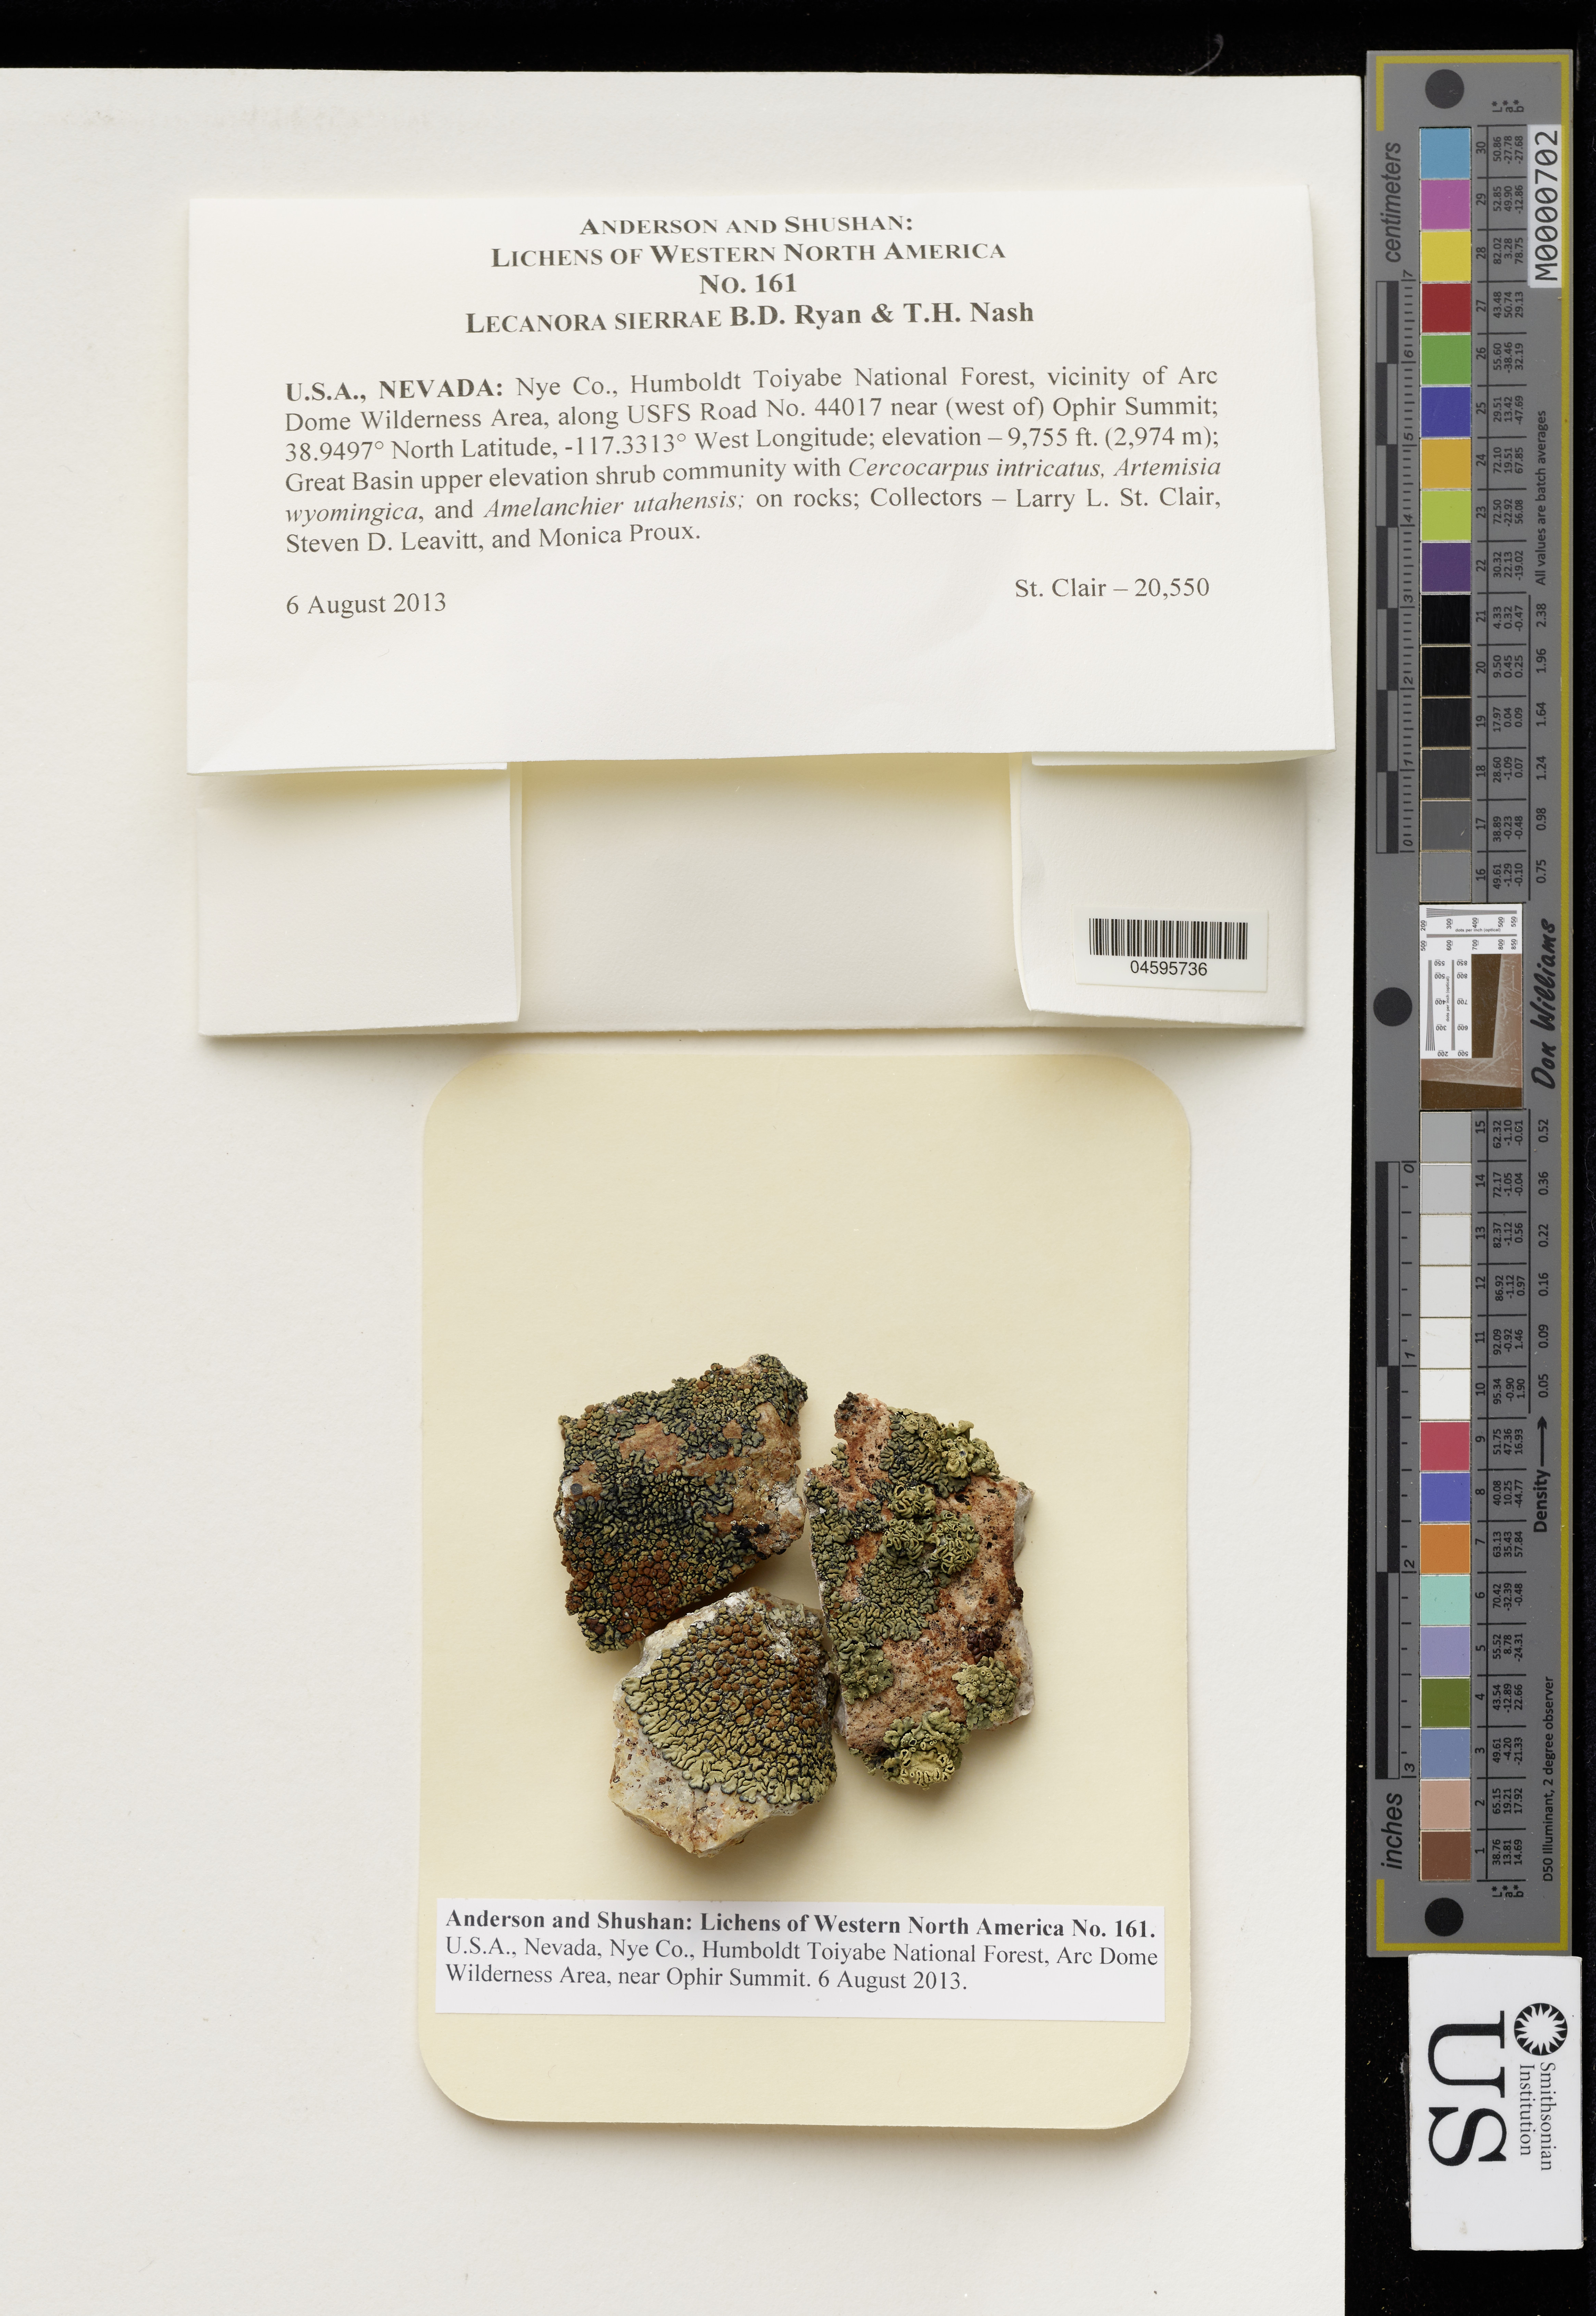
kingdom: Fungi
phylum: Ascomycota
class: Lecanoromycetes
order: Lecanorales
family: Lecanoraceae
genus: Protoparmeliopsis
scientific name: Protoparmeliopsis sierrae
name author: (B.D. Ryan & T.H. Nash) S.Y. Kondr.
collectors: L.L. St.Clair & S. Leavitt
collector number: St. Clair 20550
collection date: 2013-08-06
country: United States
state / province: Nevada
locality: Nye Co., Humboldt Toiyabe National Forest., vicinity of Arc Dome Wilderness Area, along USFS Road No. 44017 near (west of) Ophir summit.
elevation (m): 2973